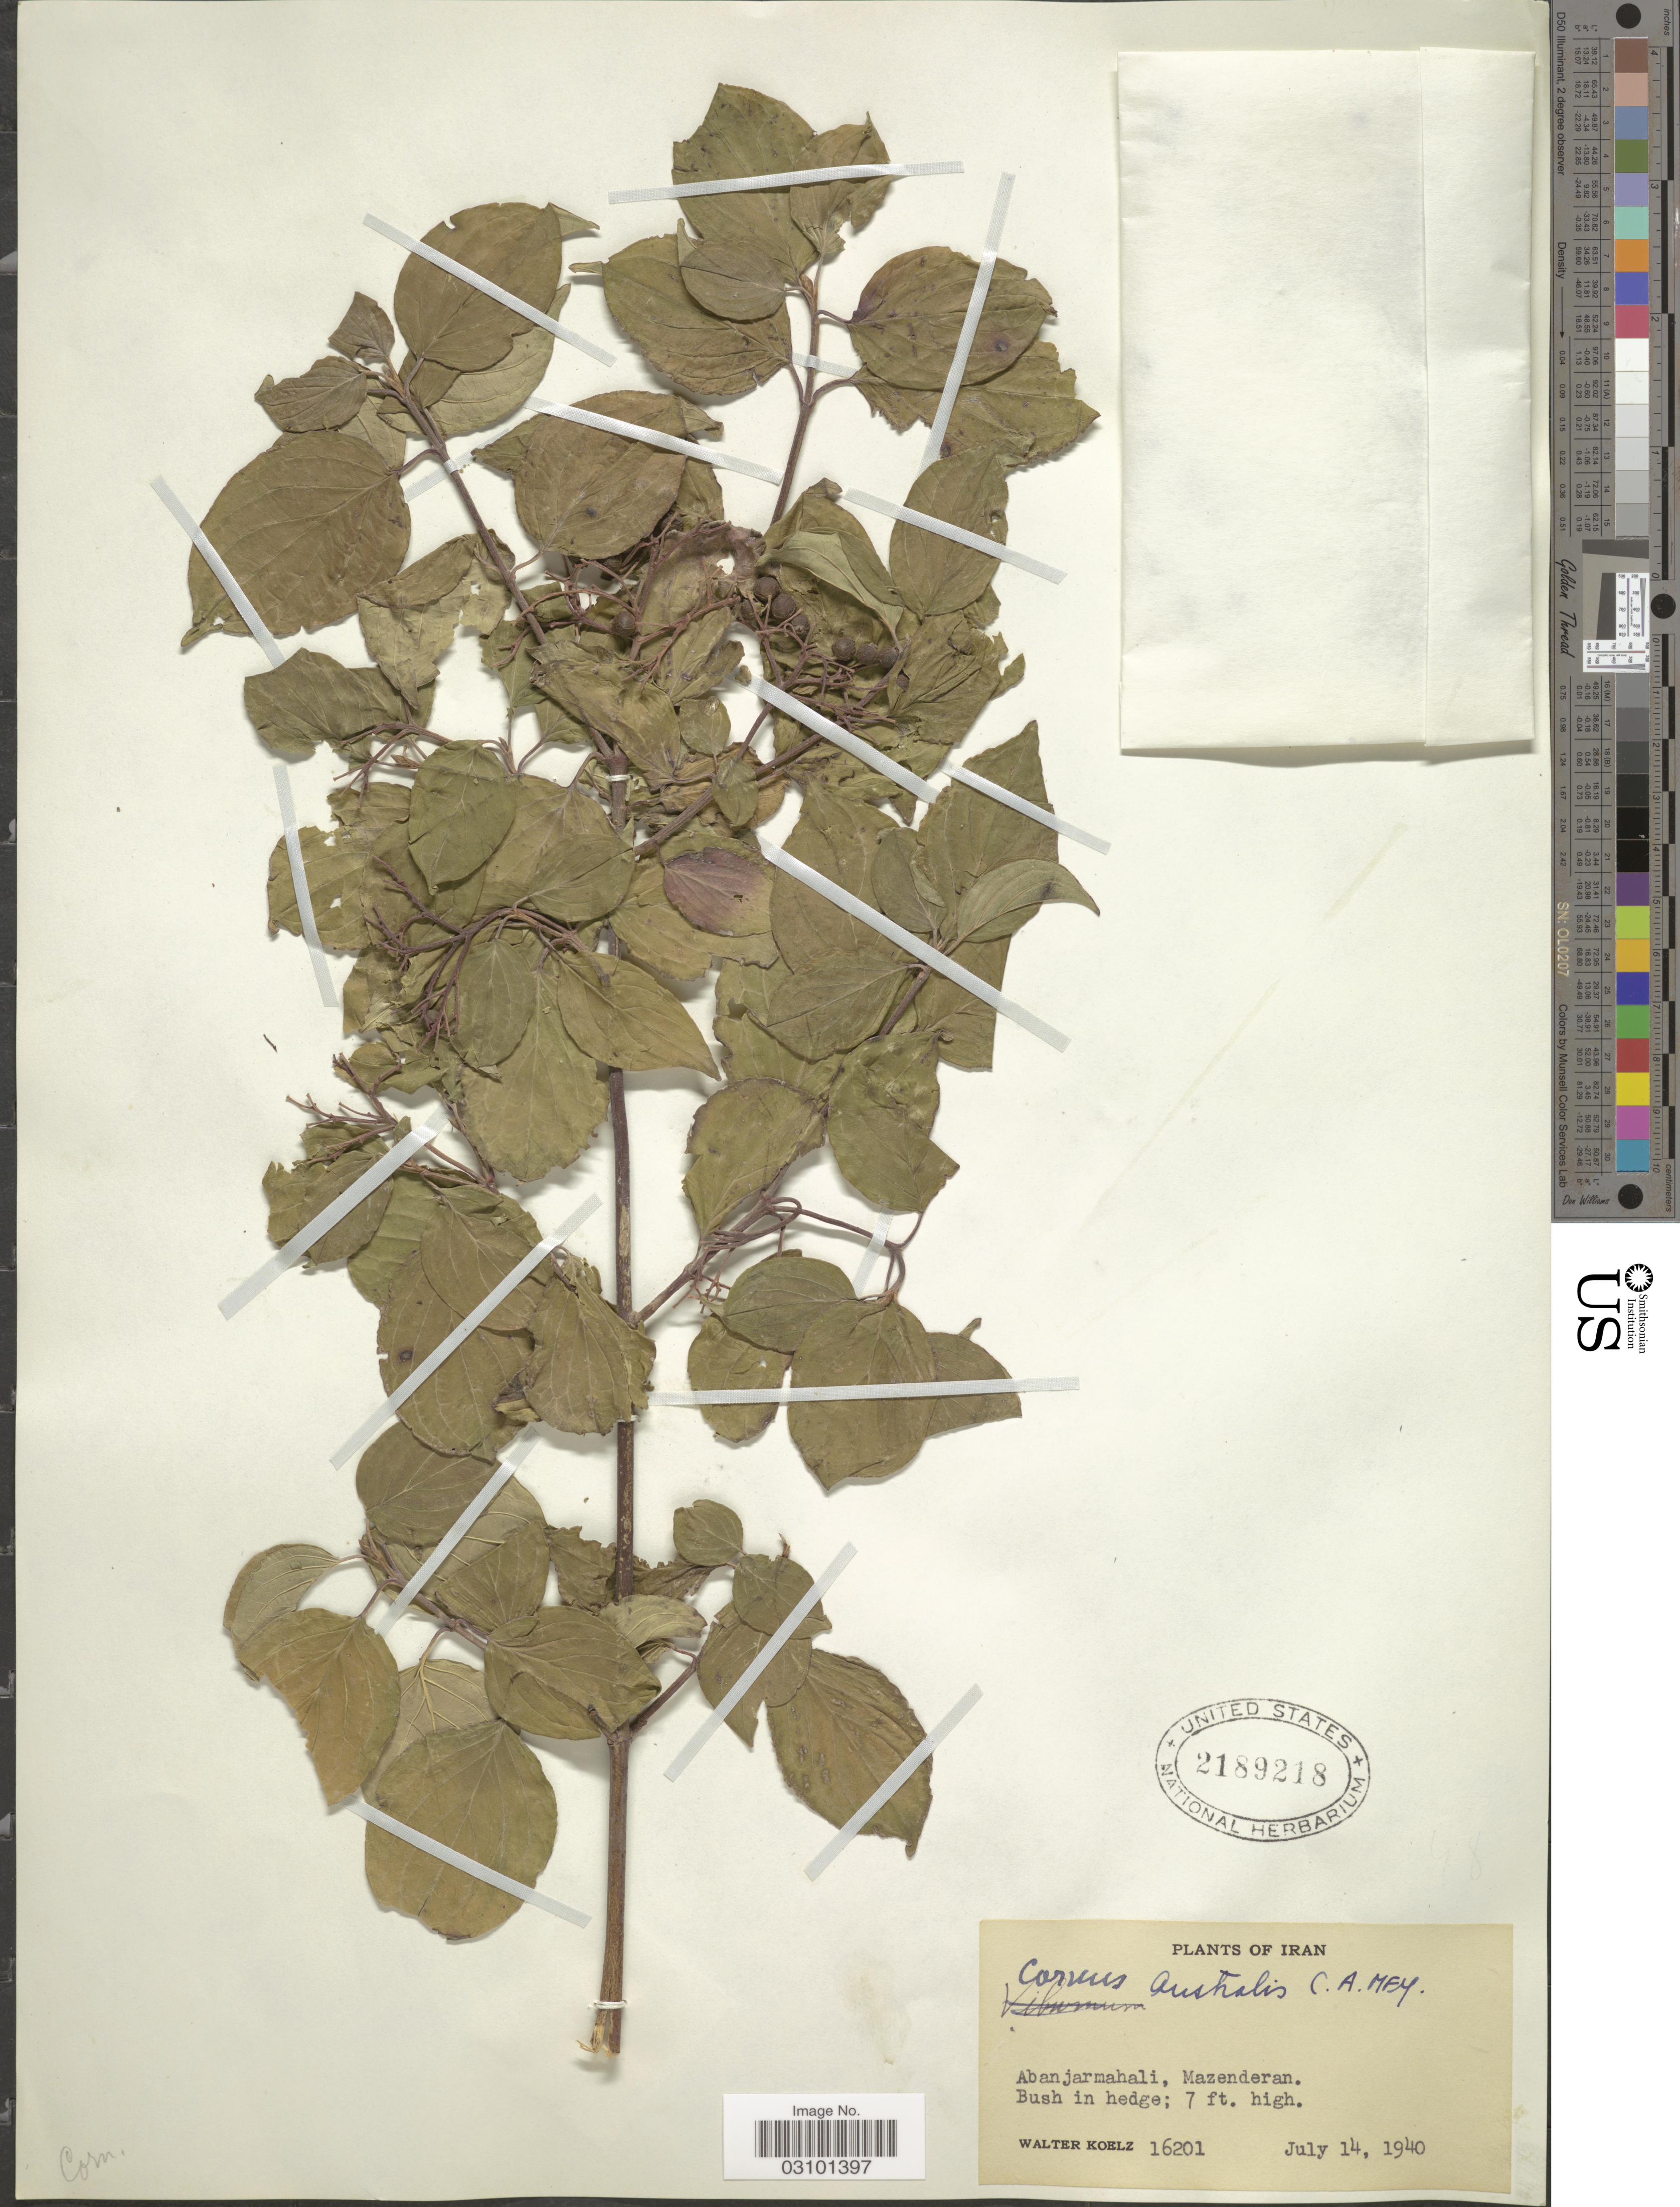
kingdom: Plantae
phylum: Tracheophyta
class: Magnoliopsida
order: Cornales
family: Cornaceae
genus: Cornus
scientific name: Cornus australis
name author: C.A. Mey.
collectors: W. N. Koelz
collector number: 16201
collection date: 1940-07-14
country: Iran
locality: Abanjarmahali, Mazenderan.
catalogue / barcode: US 2189218